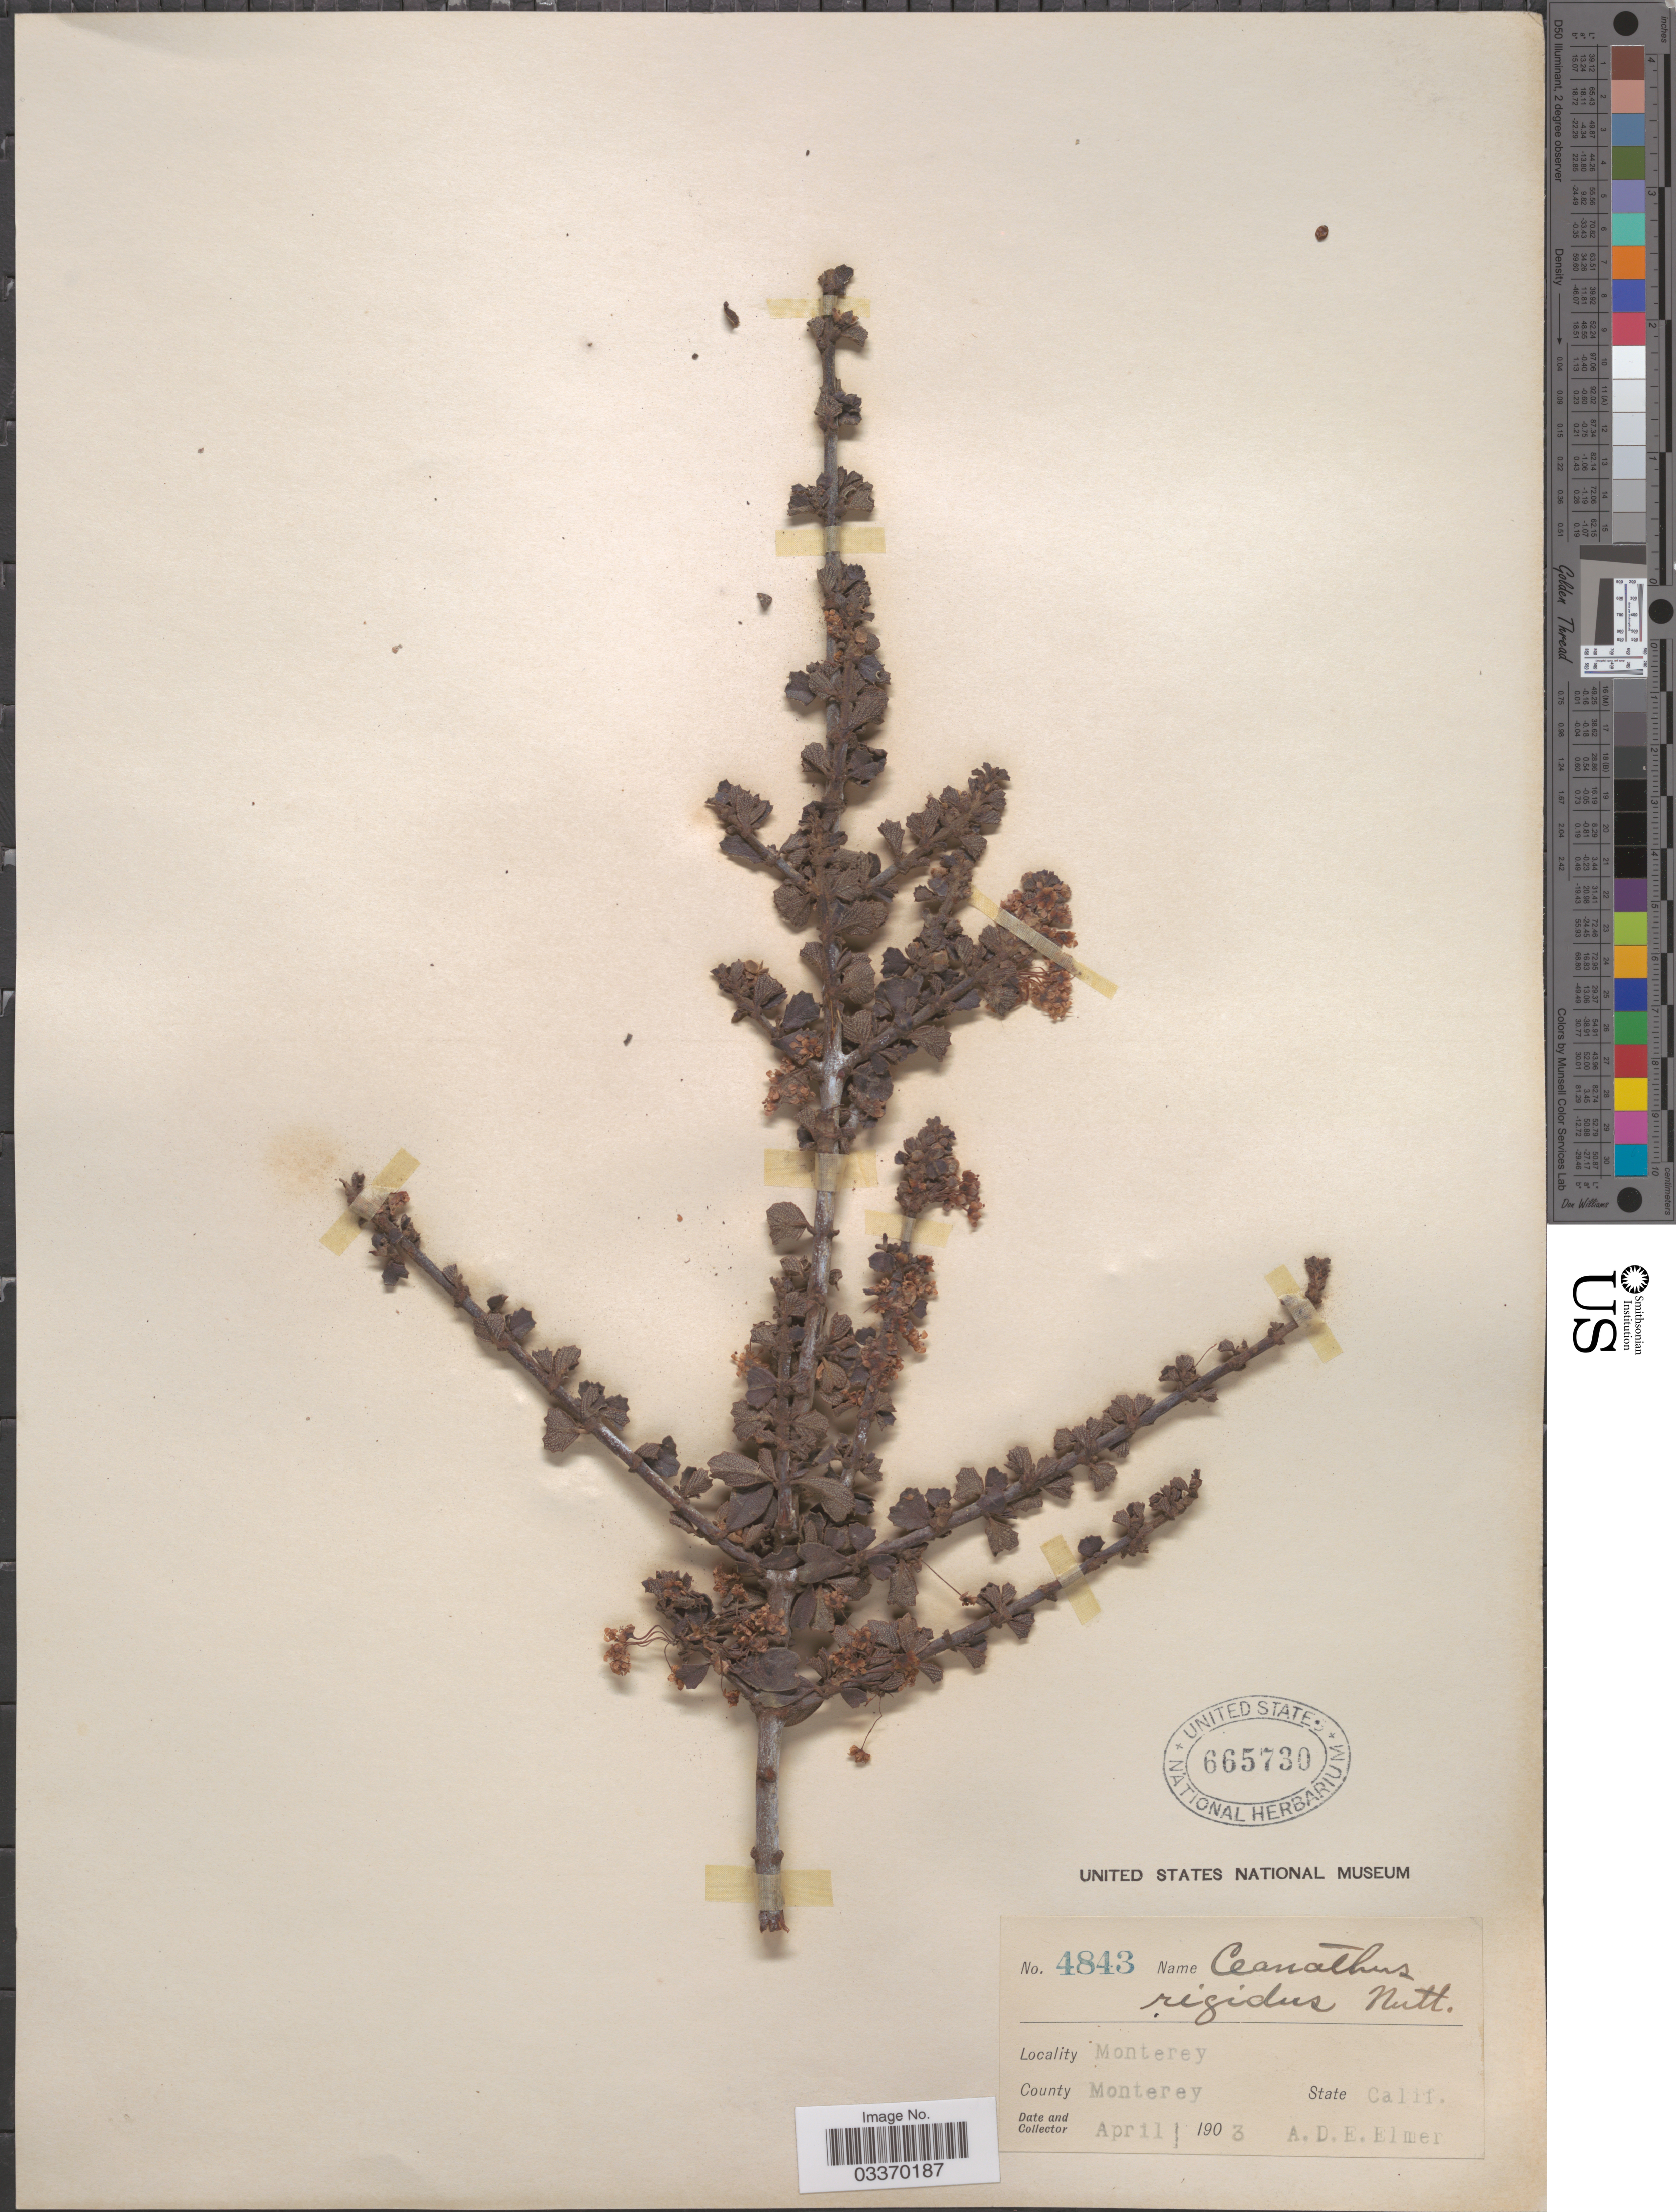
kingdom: Plantae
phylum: Tracheophyta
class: Magnoliopsida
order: Rosales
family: Rhamnaceae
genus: Ceanothus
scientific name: Ceanothus rigidus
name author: Nutt.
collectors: A. D. E. Elmer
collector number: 4843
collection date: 1903-04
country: United States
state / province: California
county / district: Monterey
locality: Monterey, County Monterey.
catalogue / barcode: US 665730